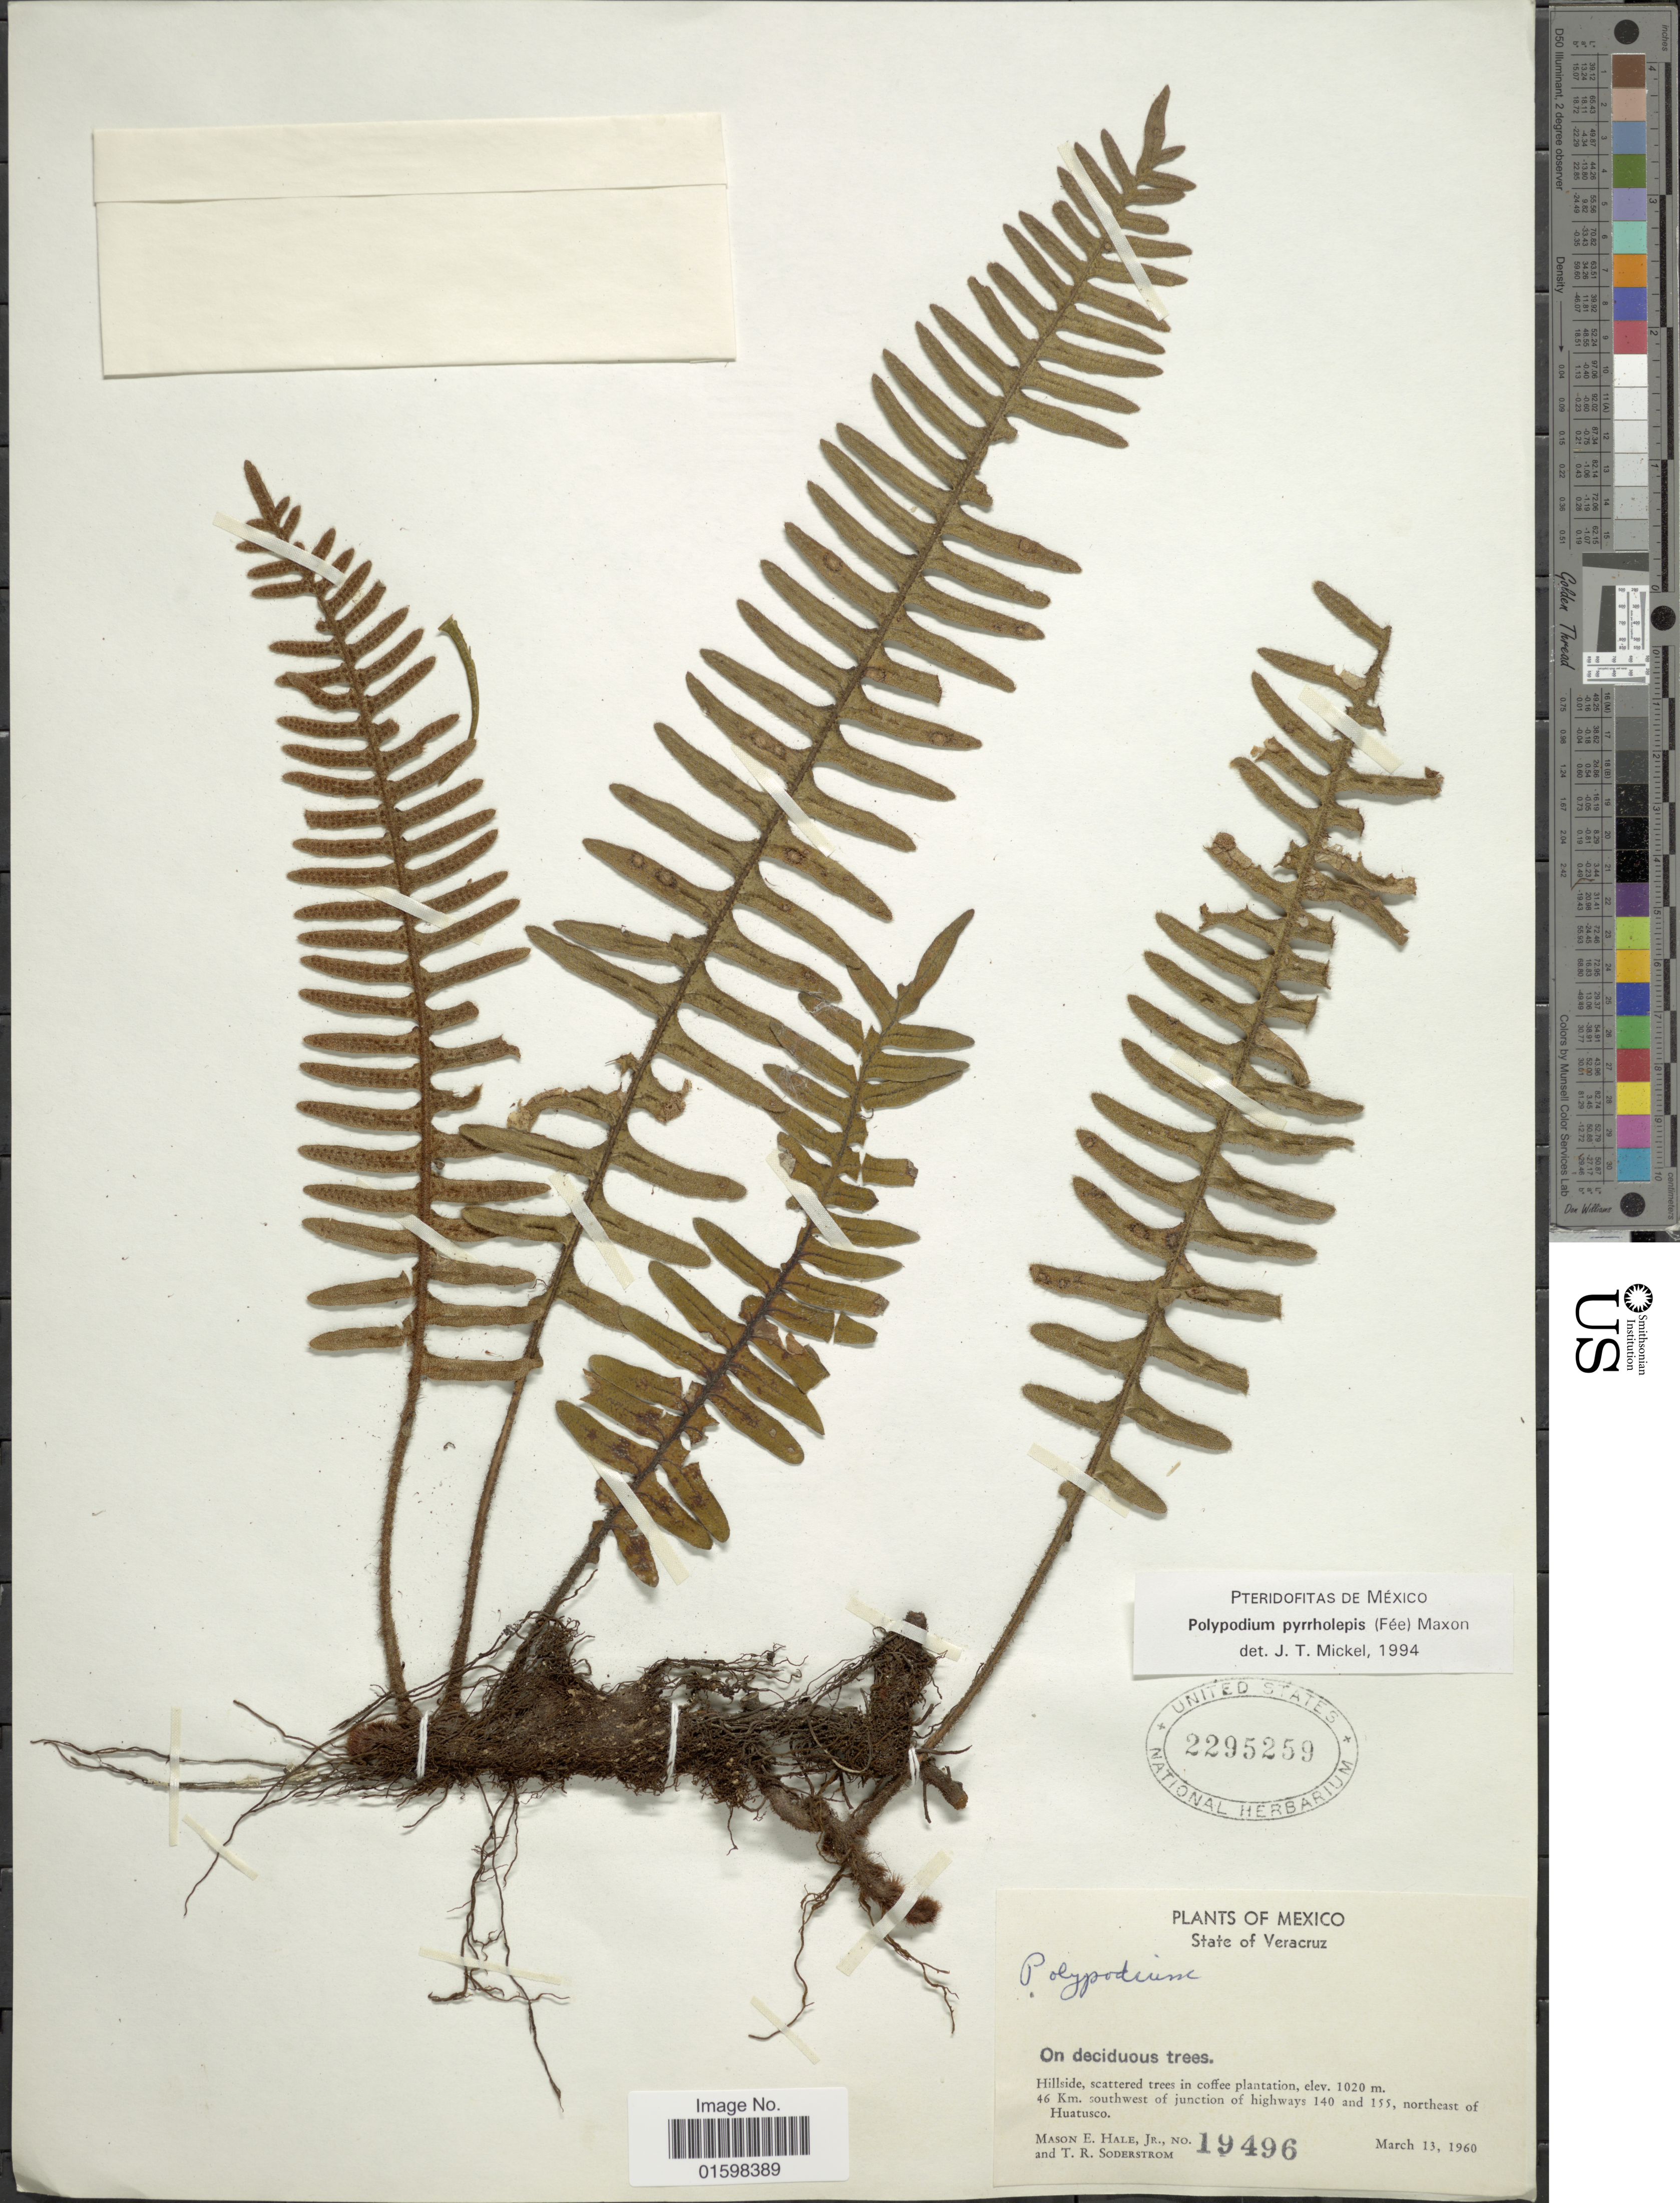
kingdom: Plantae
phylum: Tracheophyta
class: Polypodiopsida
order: Polypodiales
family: Polypodiaceae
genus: Pleopeltis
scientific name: Pleopeltis pyrrholepis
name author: (Fée) A.R. Sm. & Tejero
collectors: M. Hale & T. R. Soderstrom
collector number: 19496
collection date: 1960-03-13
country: Mexico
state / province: Veracruz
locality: State of Vera Cruz. 46 Km. southwest of junction of hihgwayas 140 and 155, northweast of Huatusco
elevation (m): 1020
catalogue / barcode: US 2295259